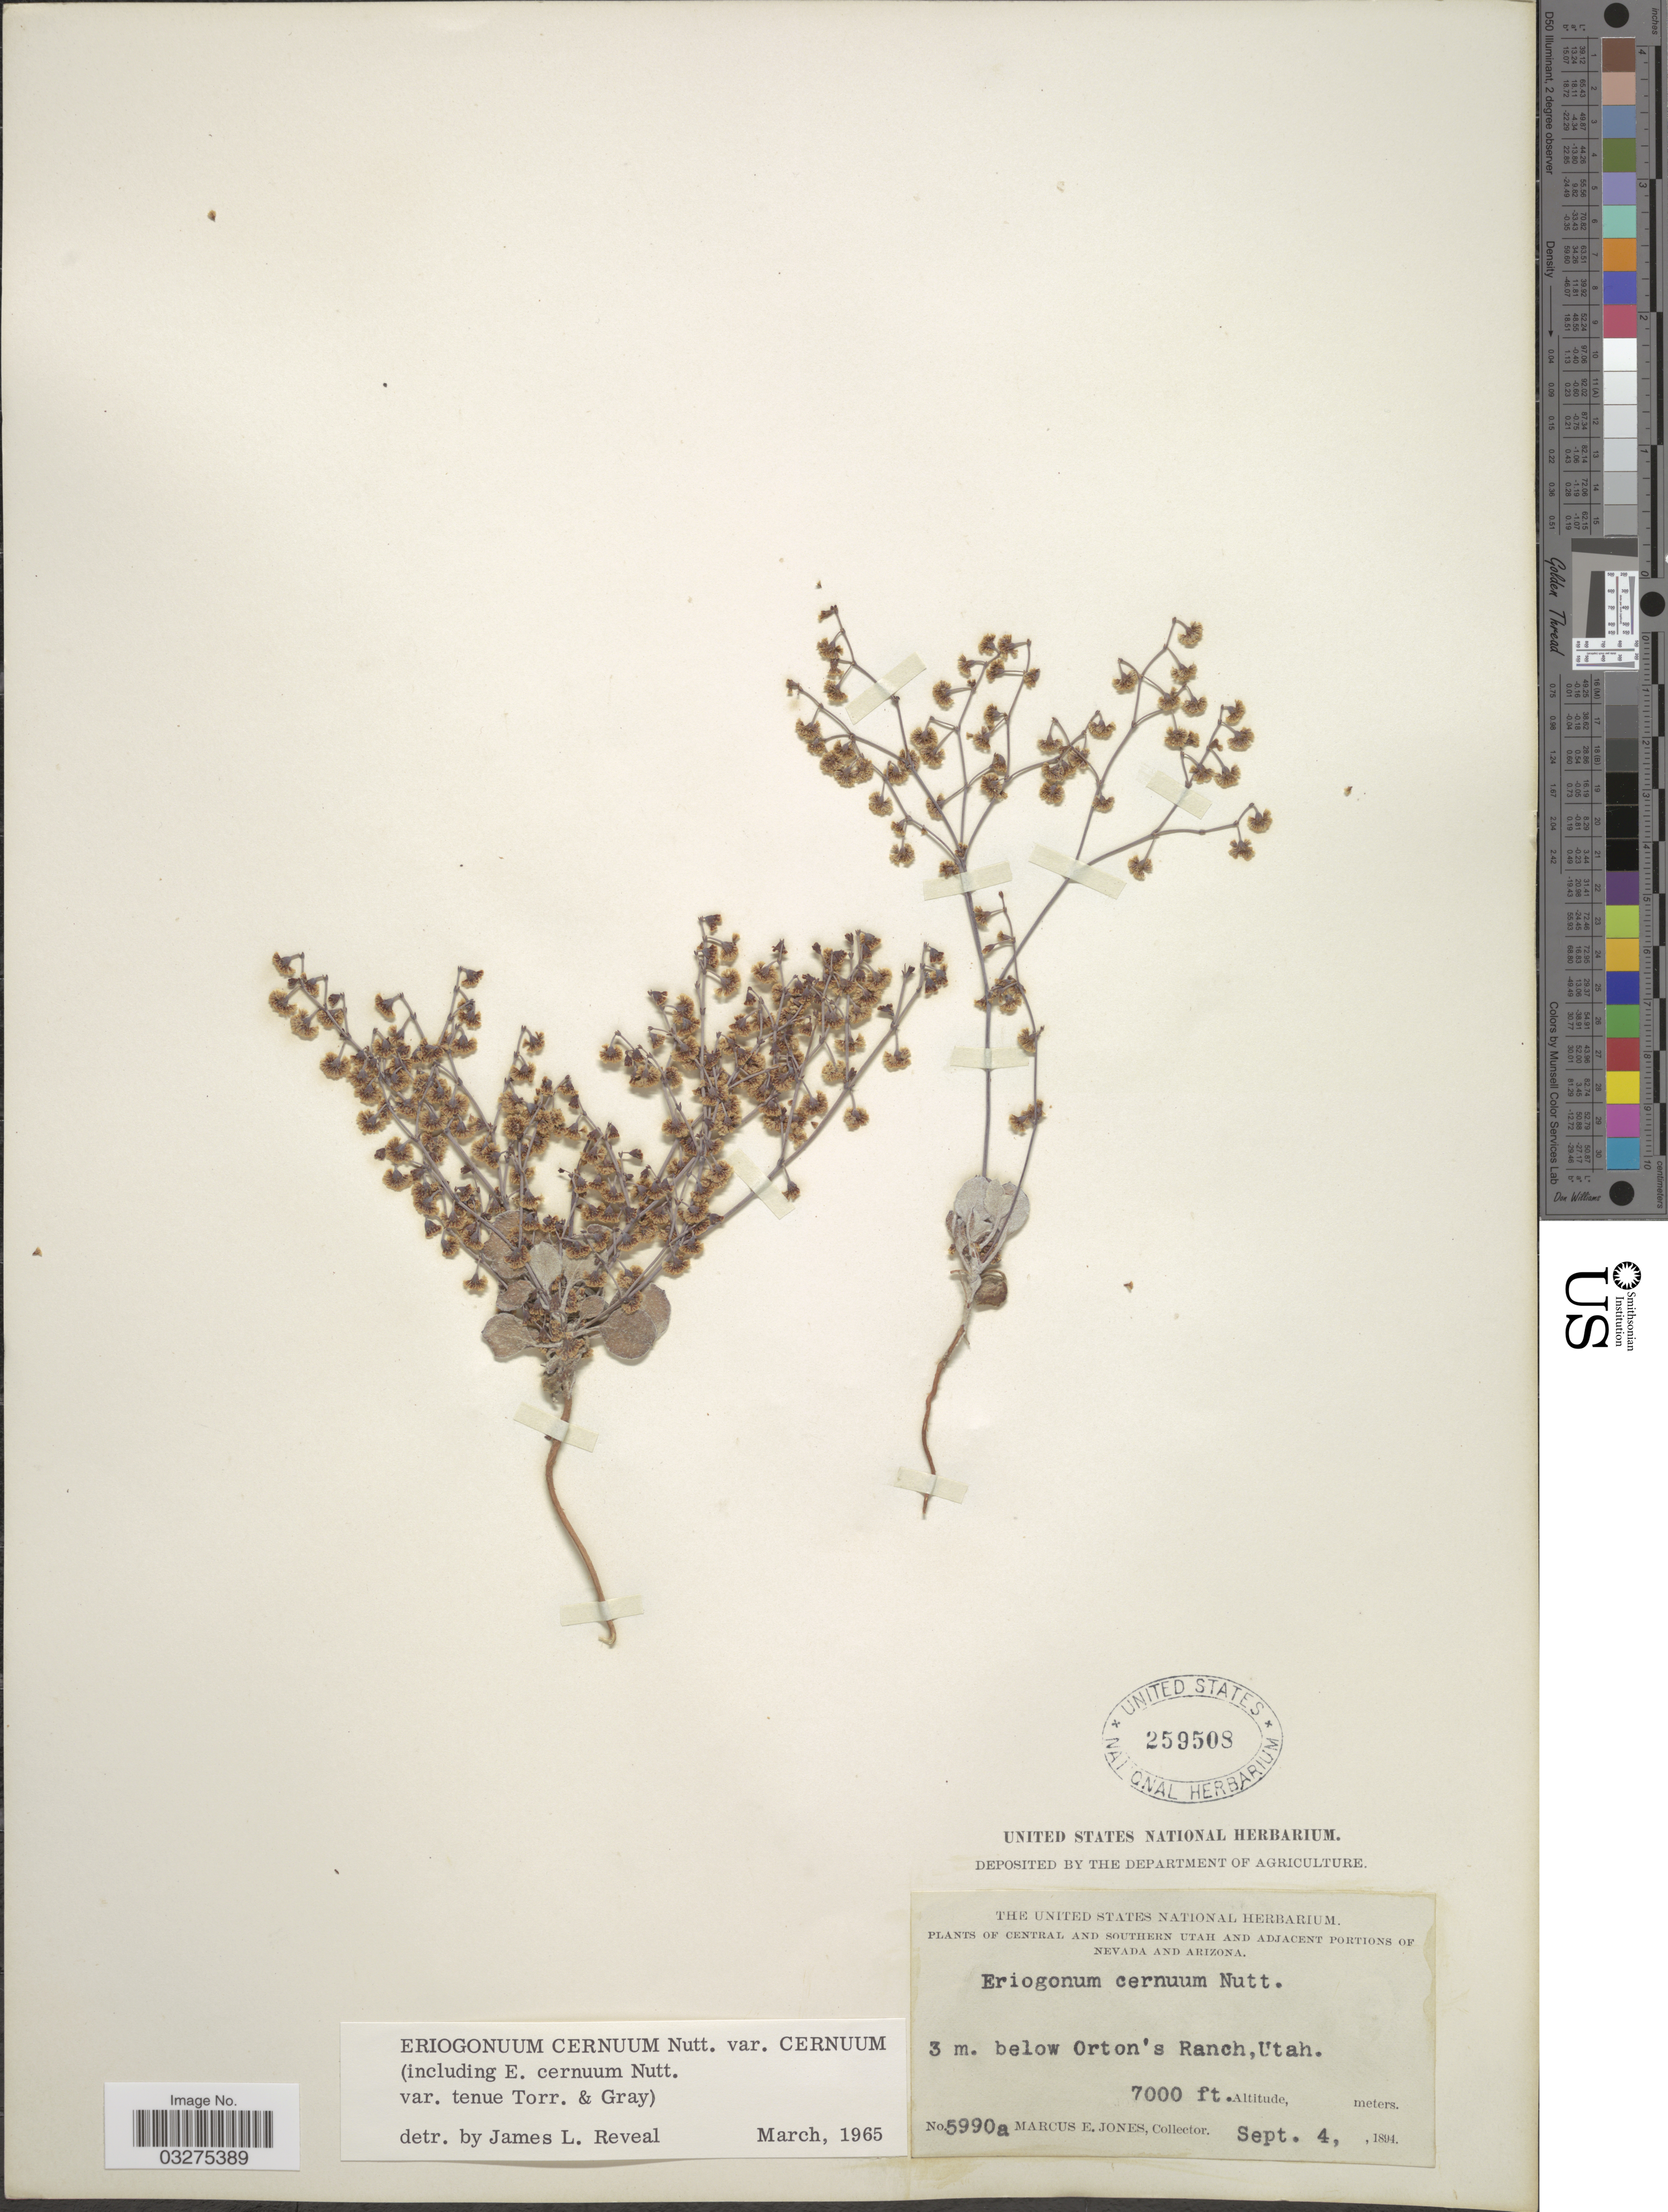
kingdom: Plantae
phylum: Tracheophyta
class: Magnoliopsida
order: Caryophyllales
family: Polygonaceae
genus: Eriogonum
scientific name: Eriogonum cernuum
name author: Nutt.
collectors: M. E. Jones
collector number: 5990a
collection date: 1894-09-04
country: United States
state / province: Utah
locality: Central and Southern Utah. 3 m. below Orton's Ranch.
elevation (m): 2134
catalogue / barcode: US 259508